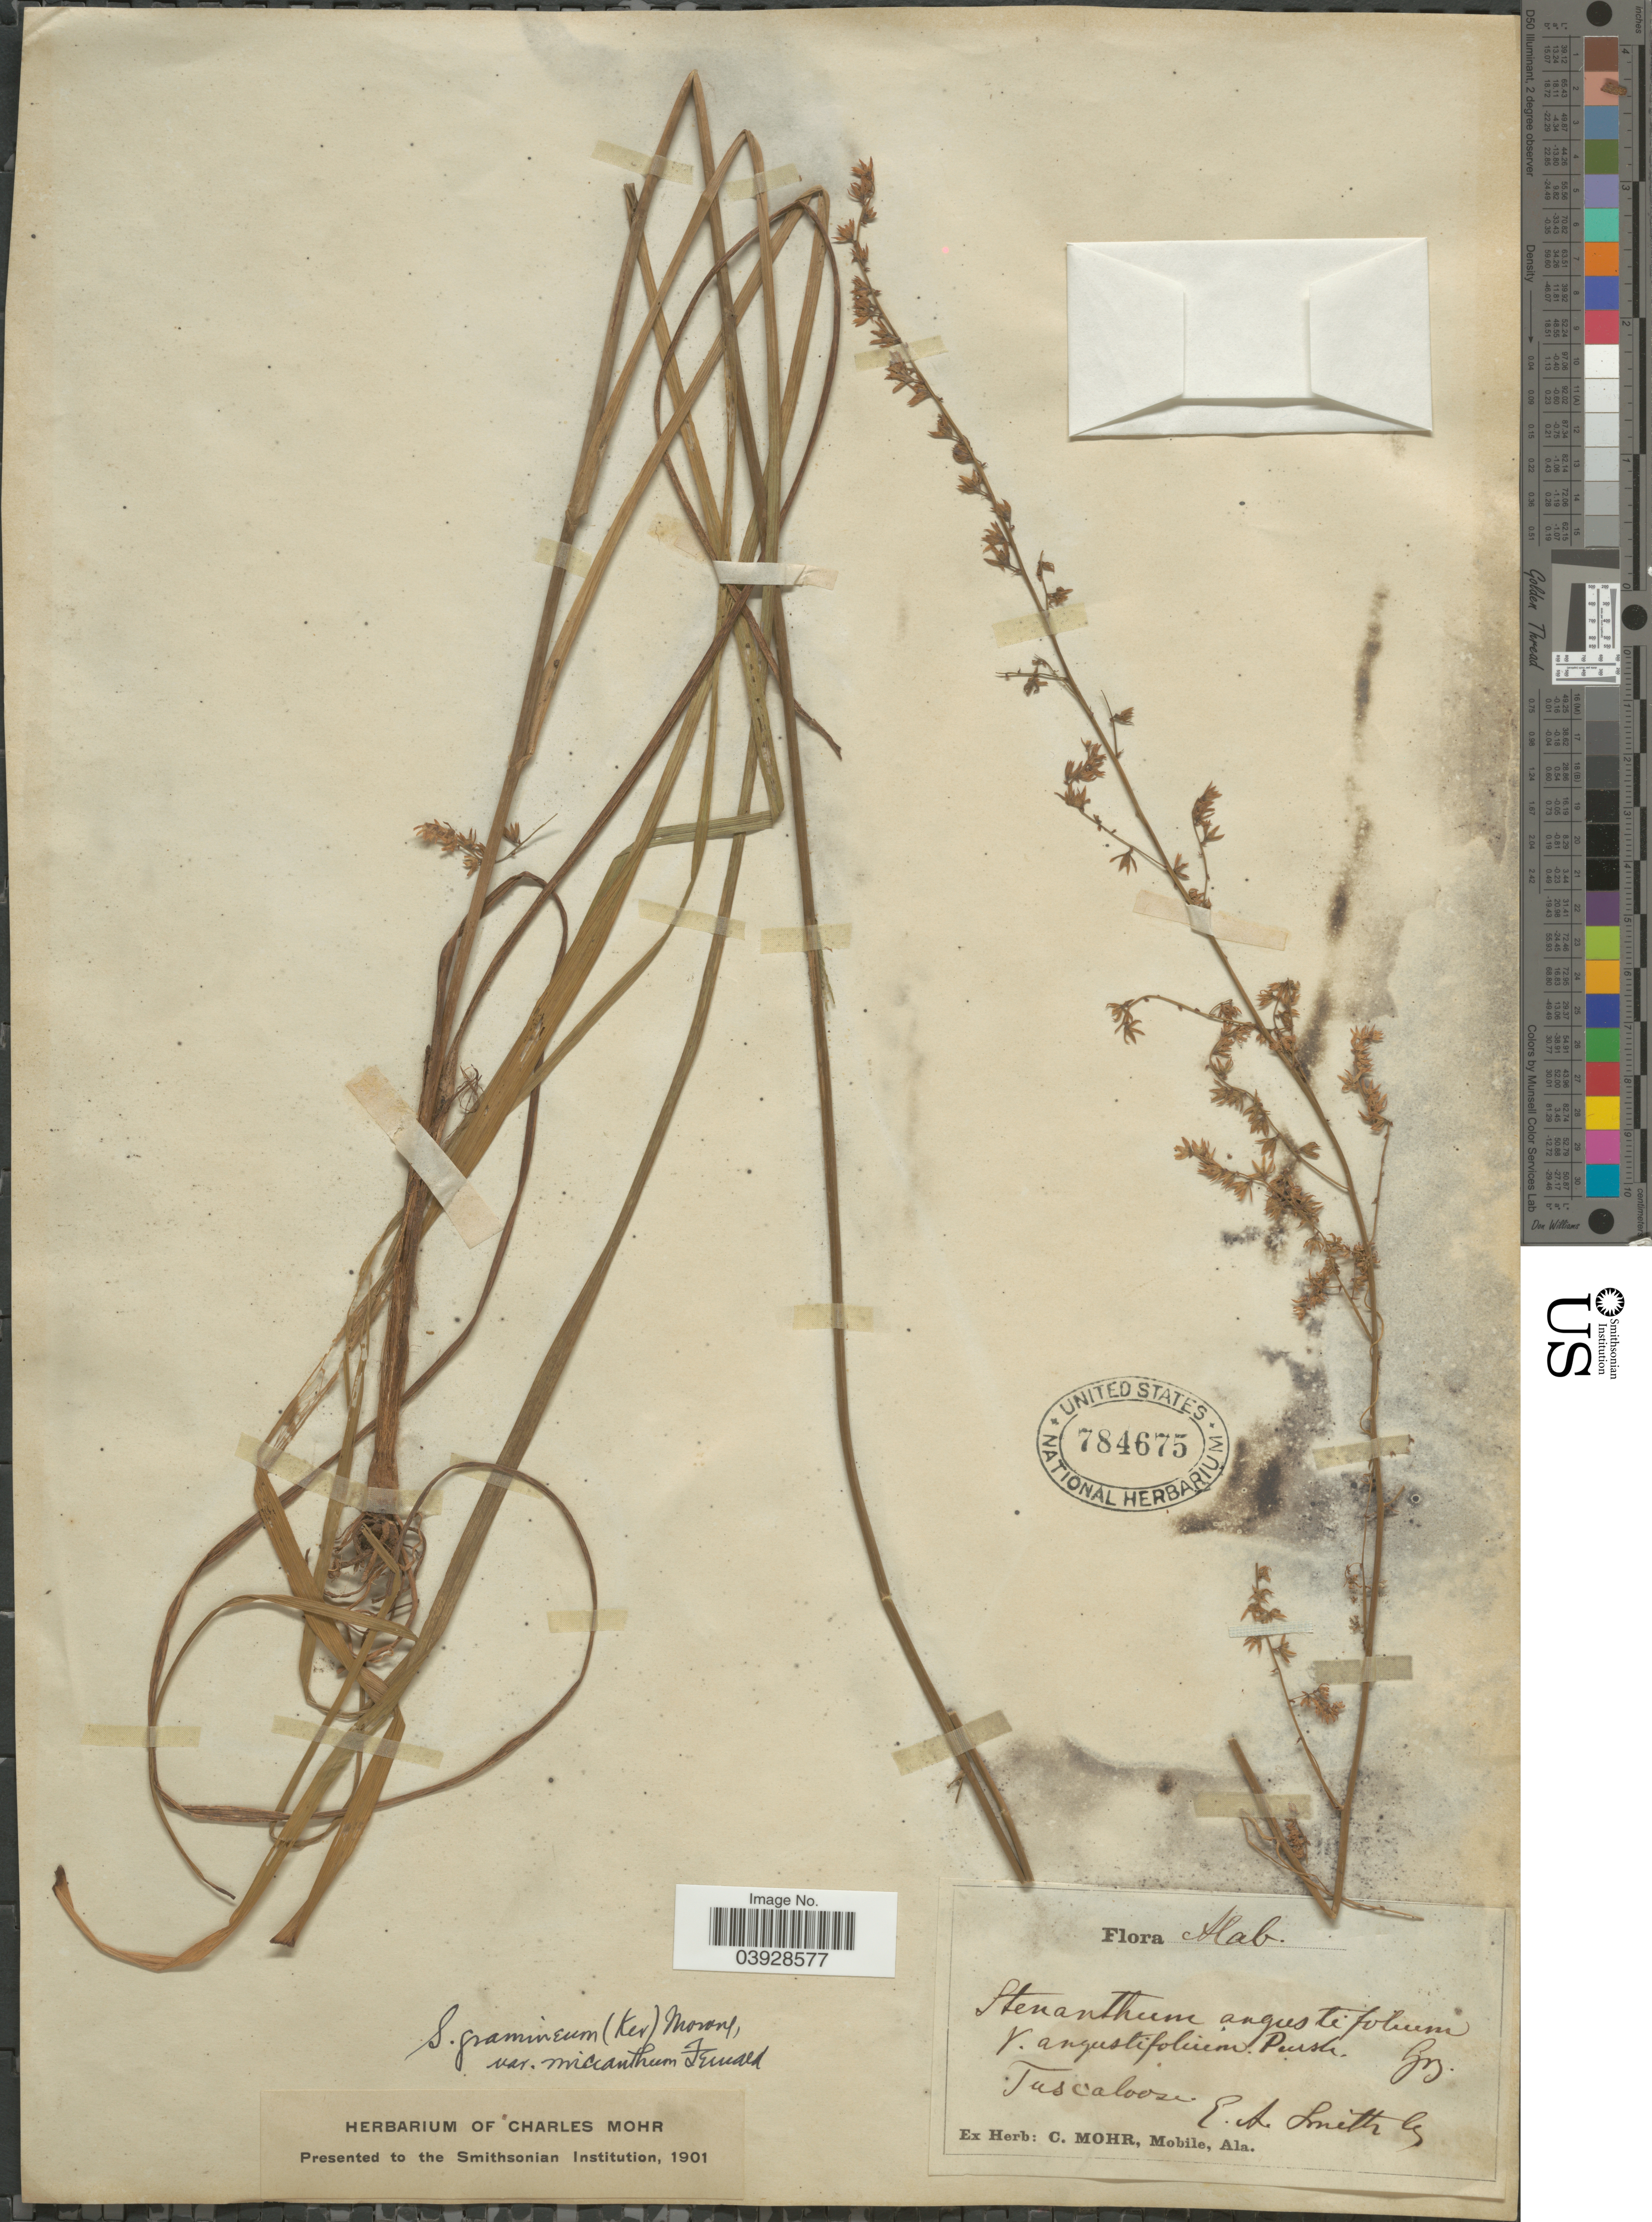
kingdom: Plantae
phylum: Tracheophyta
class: Liliopsida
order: Liliales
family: Melanthiaceae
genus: Stenanthium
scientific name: Stenanthium gramineum var. micranthum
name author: Fernald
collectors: E. A. Smith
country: United States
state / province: Alabama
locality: Tuscaloosa.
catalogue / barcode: US 784675